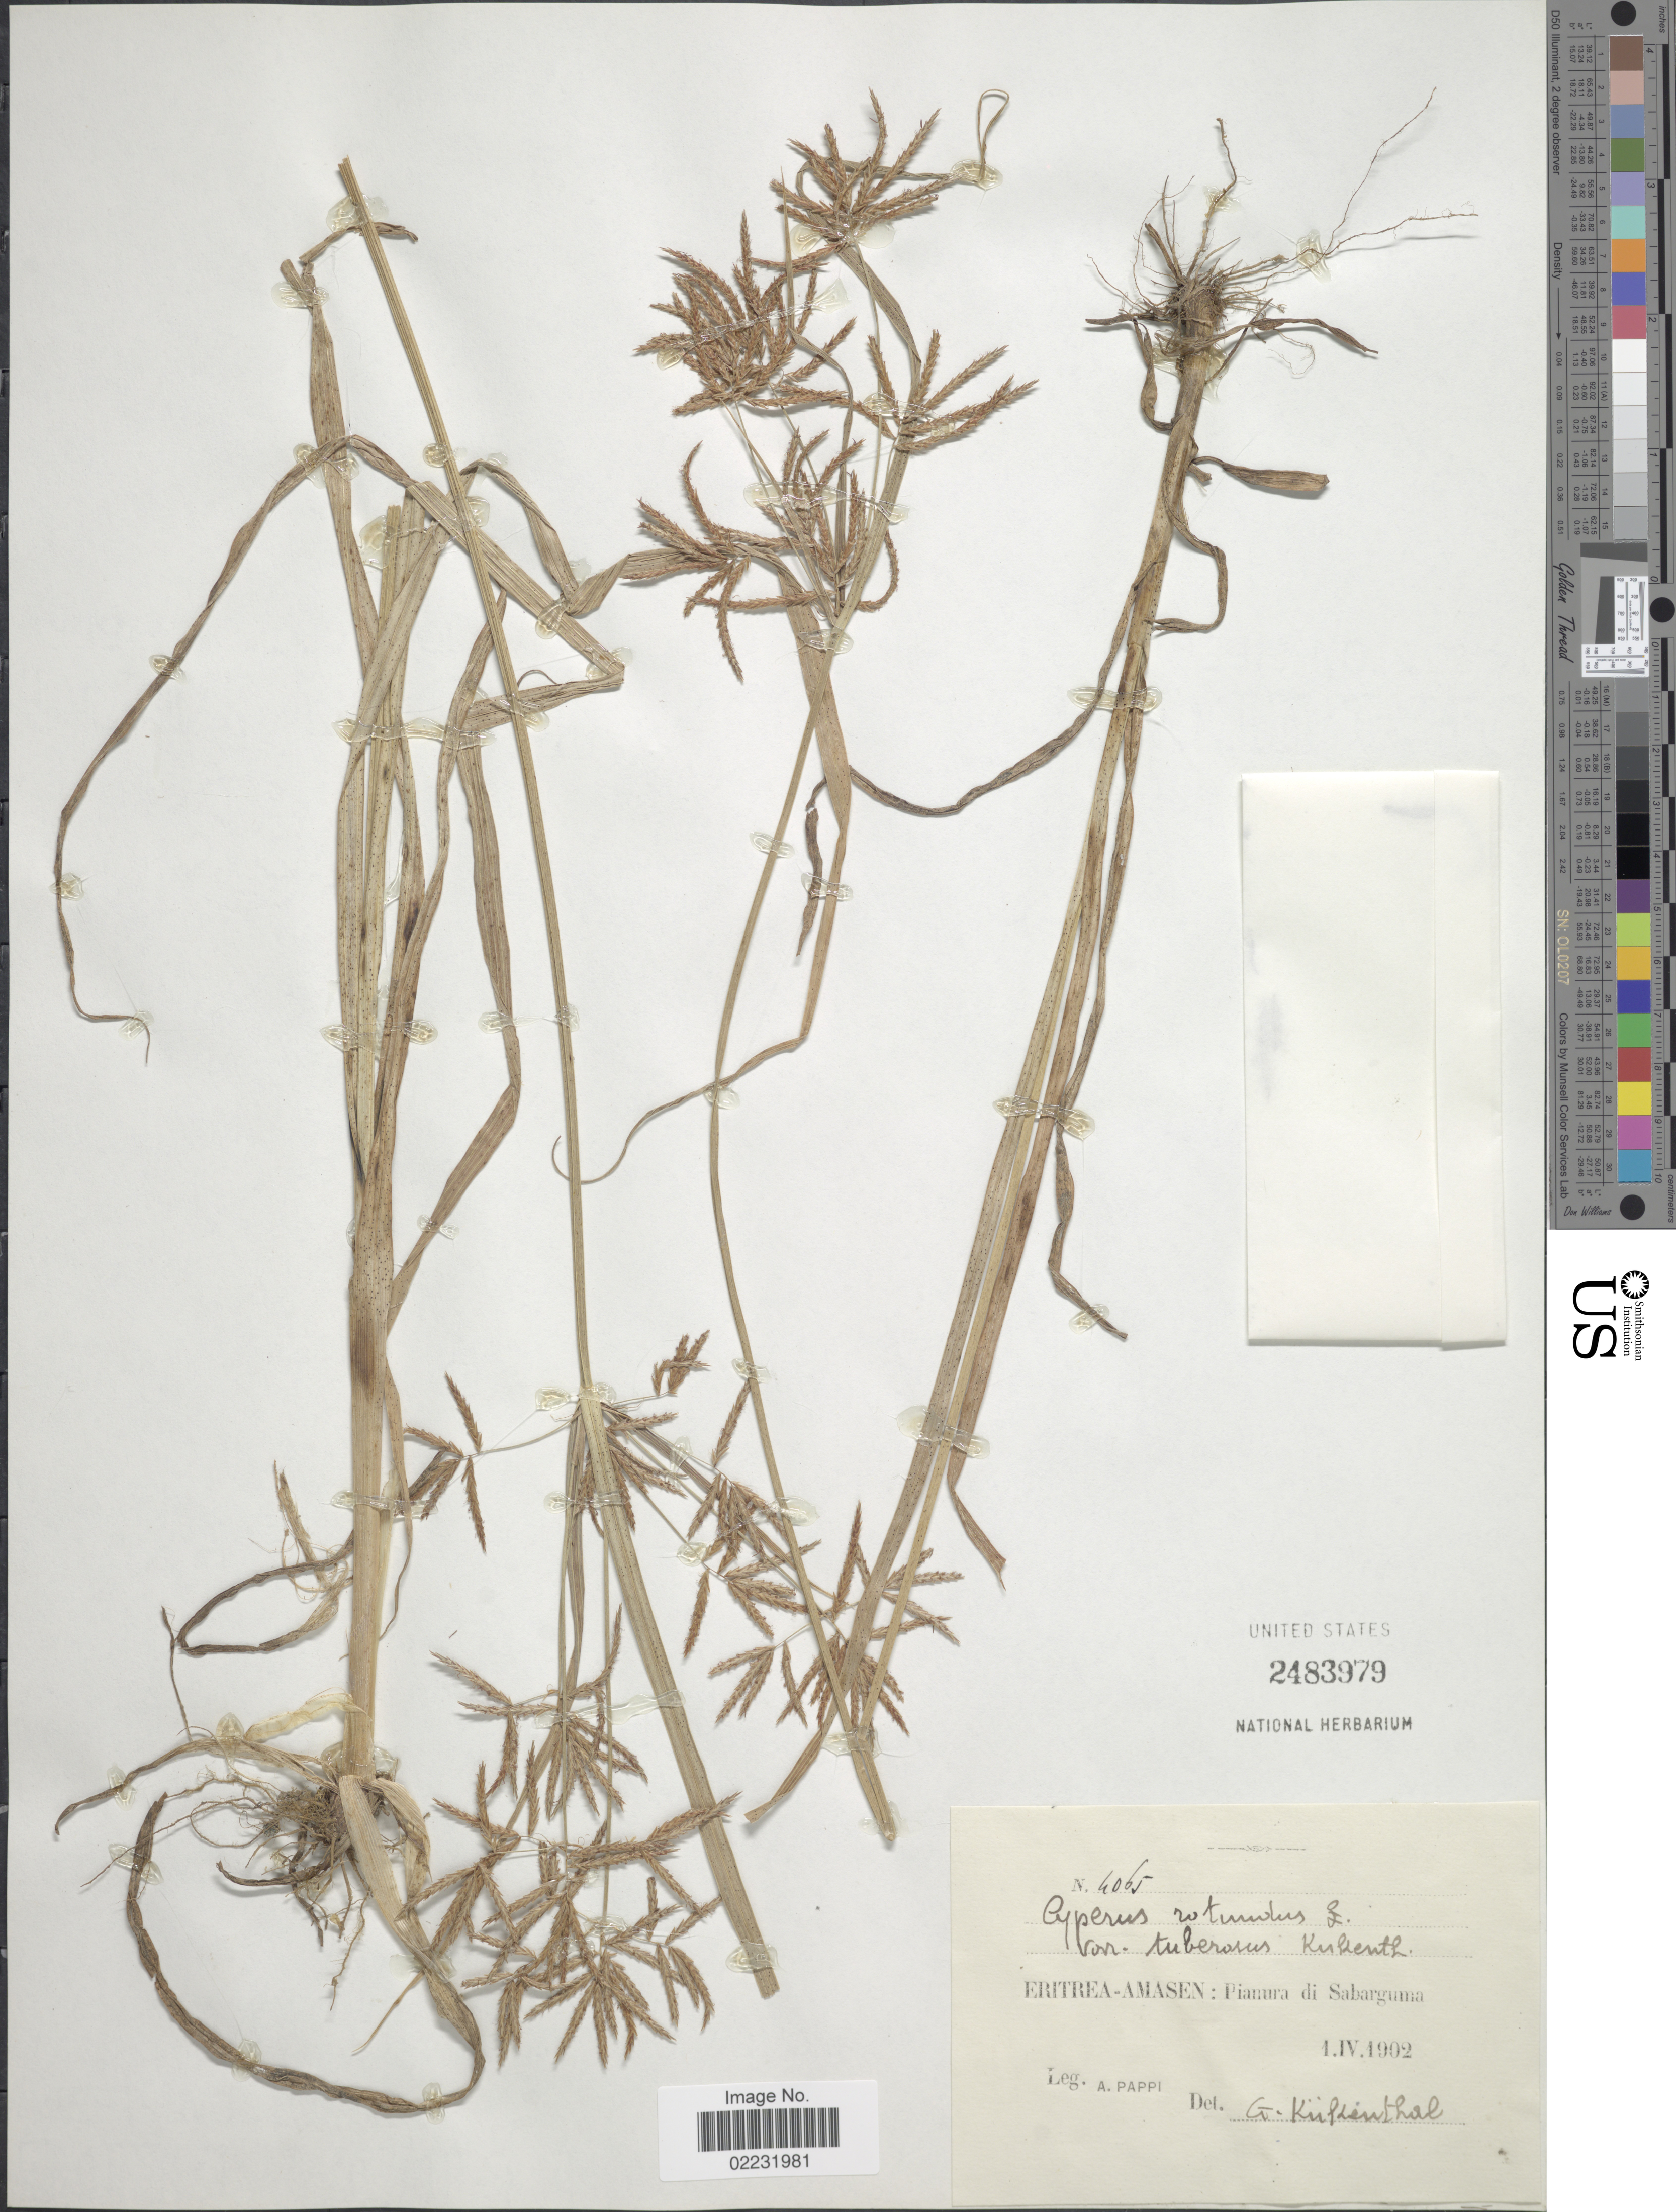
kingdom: Plantae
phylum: Tracheophyta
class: Liliopsida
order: Poales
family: Cyperaceae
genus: Cyperus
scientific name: Cyperus rotundus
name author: L.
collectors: A. Pappi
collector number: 4065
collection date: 1902-04-01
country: Eritrea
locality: Aritrea-Amasen: Piamura di Sabarguma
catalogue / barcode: US 2483979